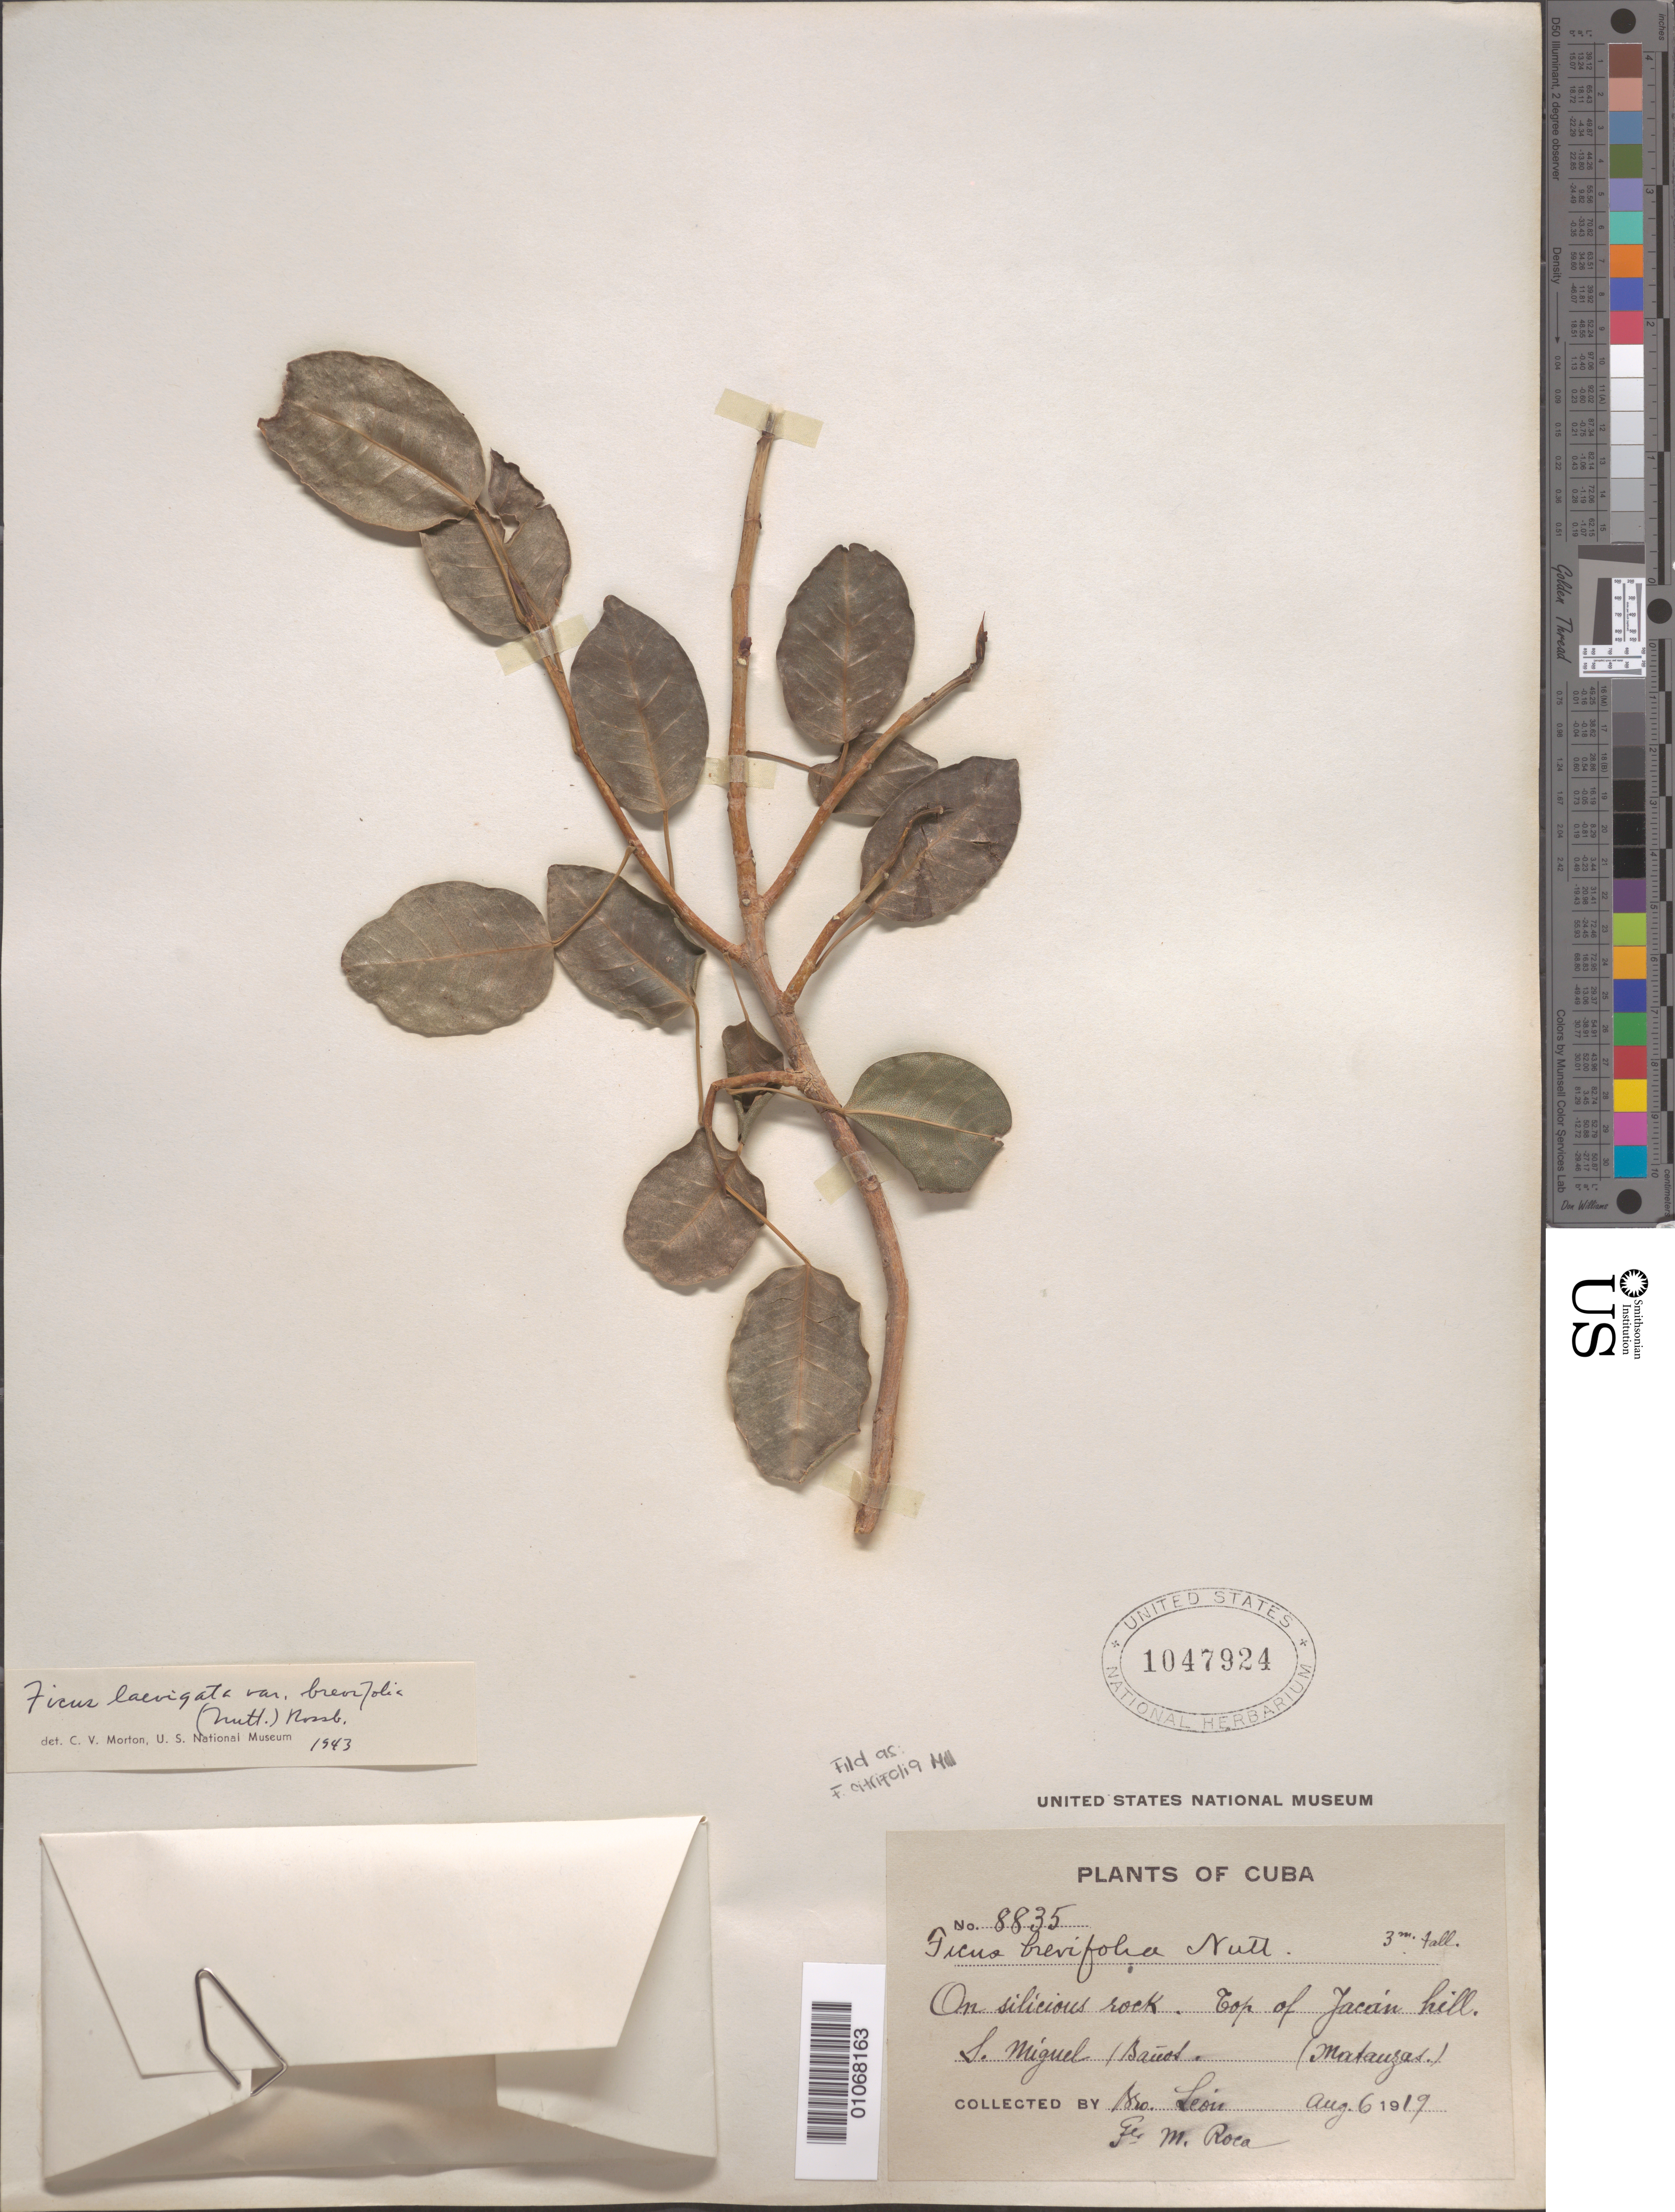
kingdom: Plantae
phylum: Tracheophyta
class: Magnoliopsida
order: Rosales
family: Moraceae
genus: Ficus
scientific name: Ficus citrifolia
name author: Mill.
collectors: Bro. León & P. Roca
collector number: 8835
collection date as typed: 06 Aug 1919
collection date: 1919-08-06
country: Cuba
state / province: Matanzas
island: Cuba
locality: On silicious rock, top of Jacan hill S Miguel, Banos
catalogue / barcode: US 1047924